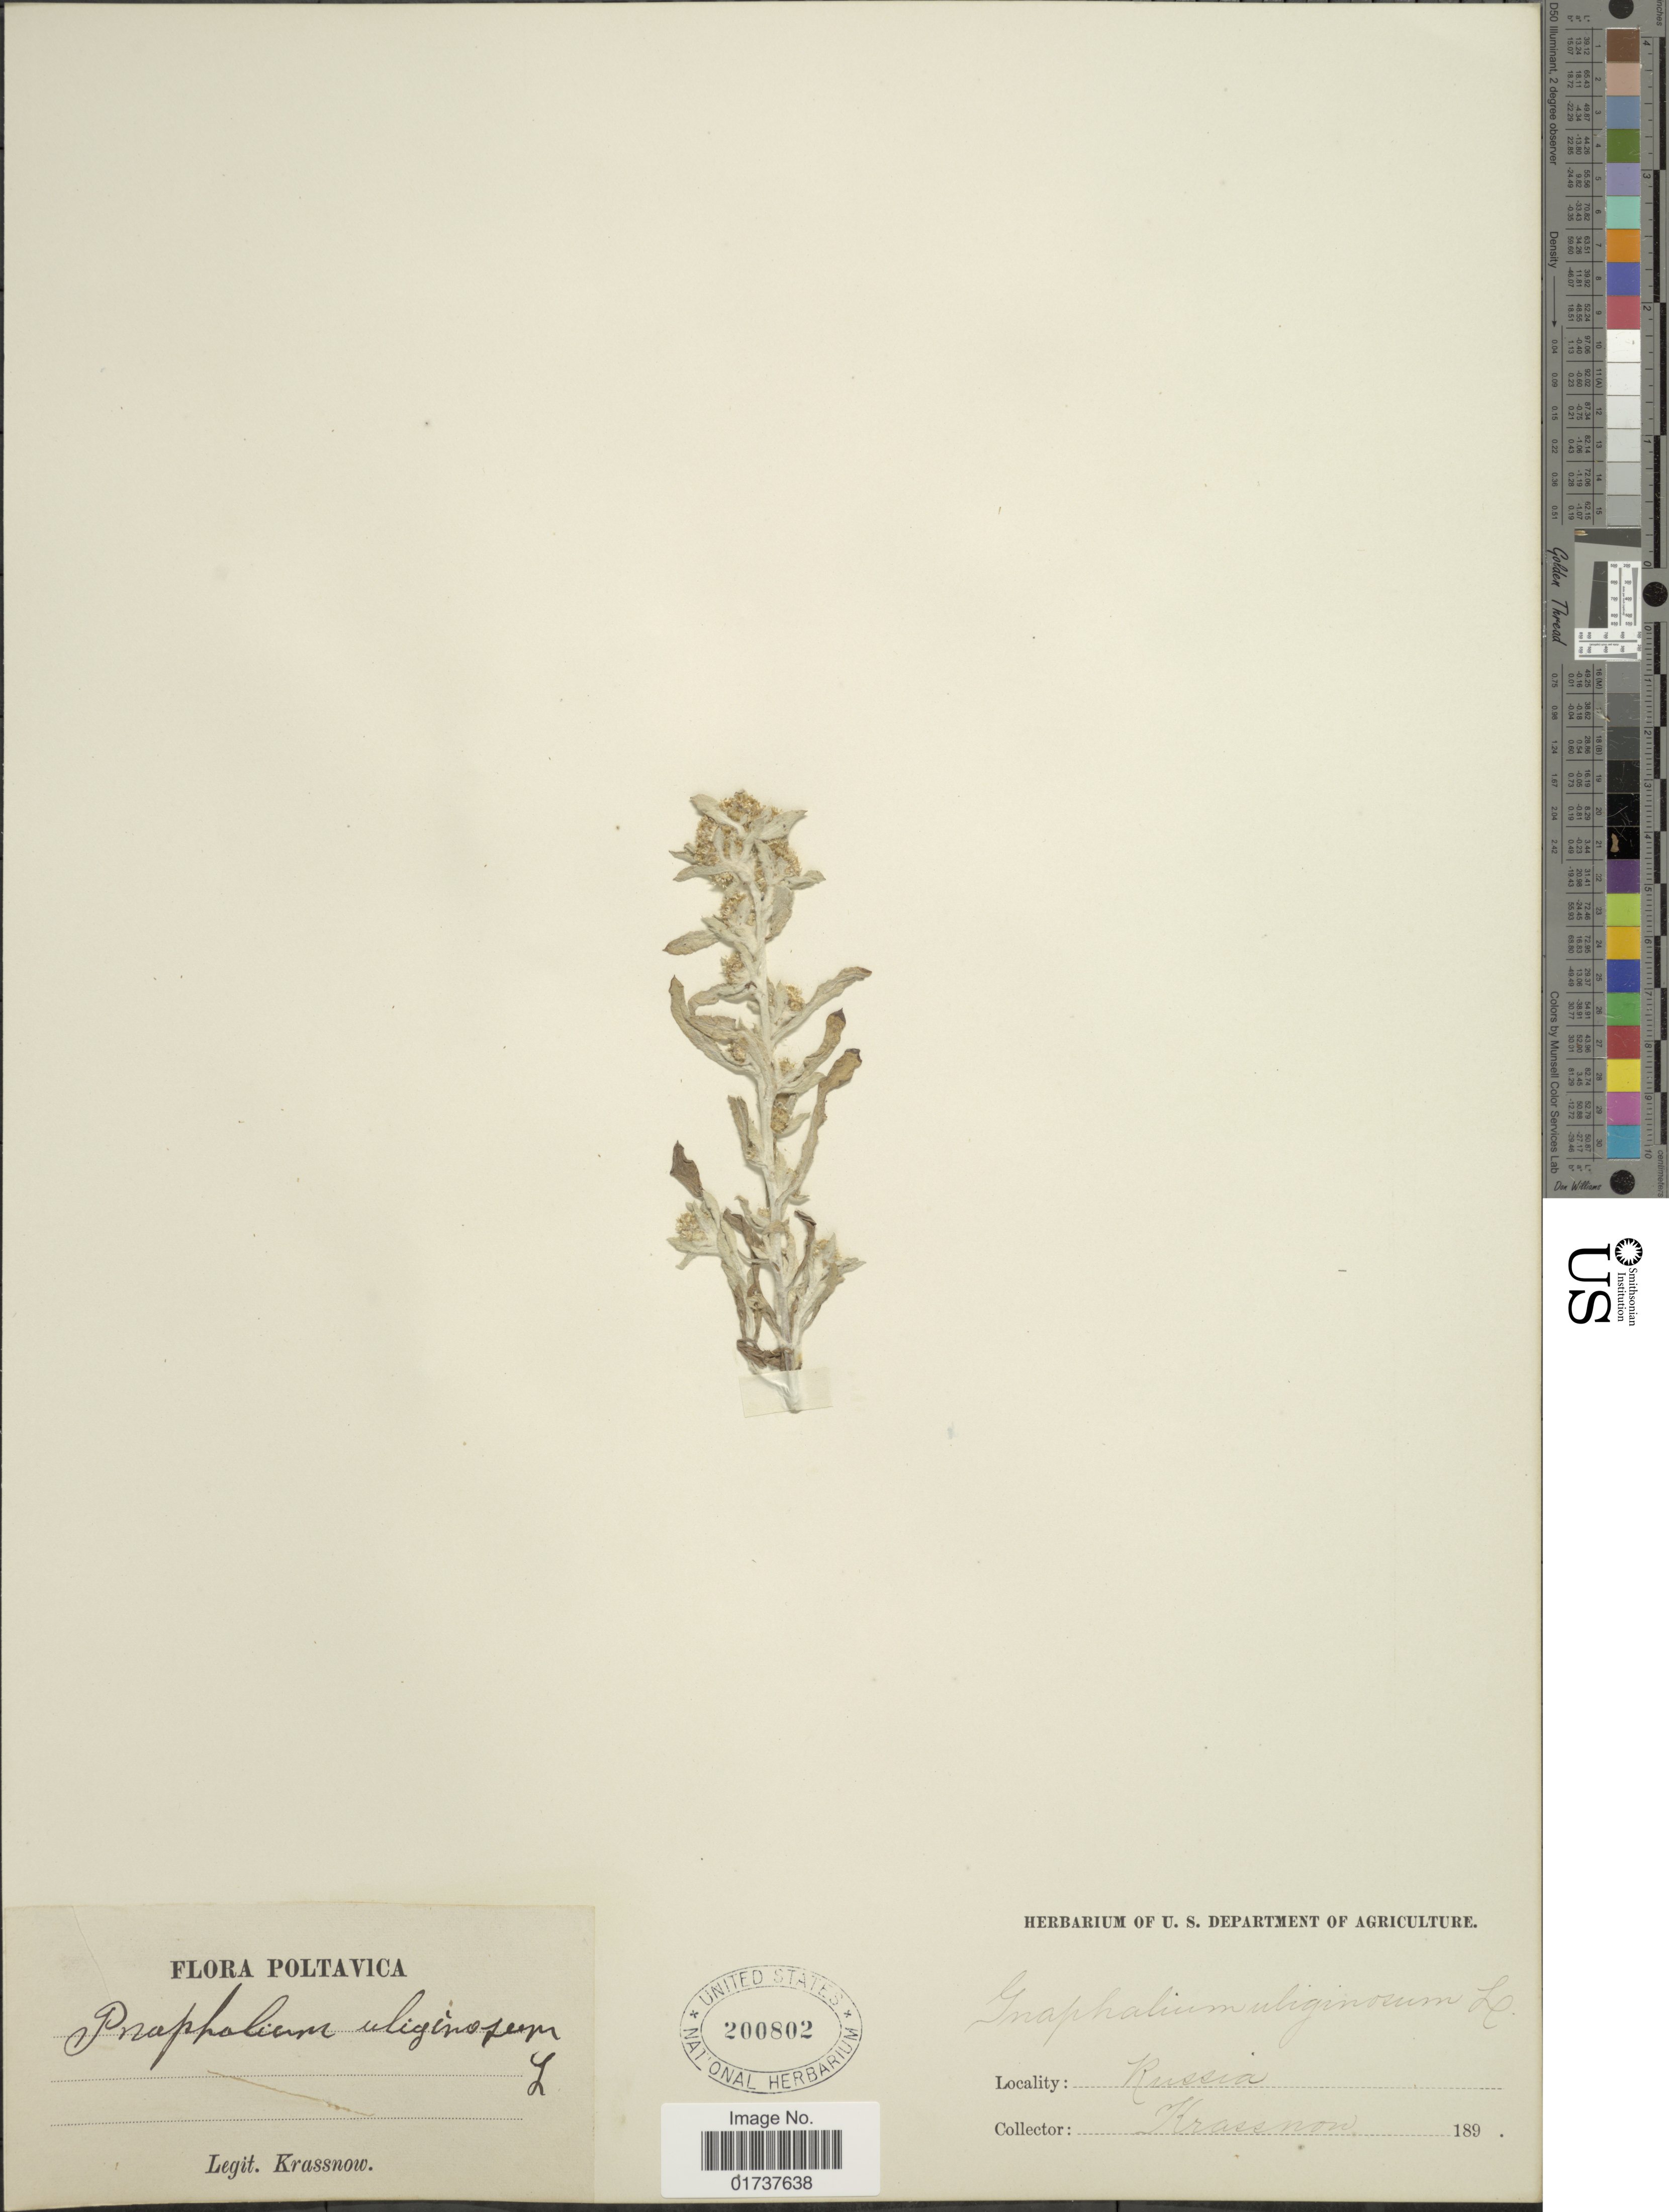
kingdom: Plantae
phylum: Tracheophyta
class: Magnoliopsida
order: Asterales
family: Asteraceae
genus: Gnaphalium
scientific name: Gnaphalium uliginosum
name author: L.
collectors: -. Krassnow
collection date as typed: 189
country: Ukraine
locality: Poltavica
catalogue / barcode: US 200802